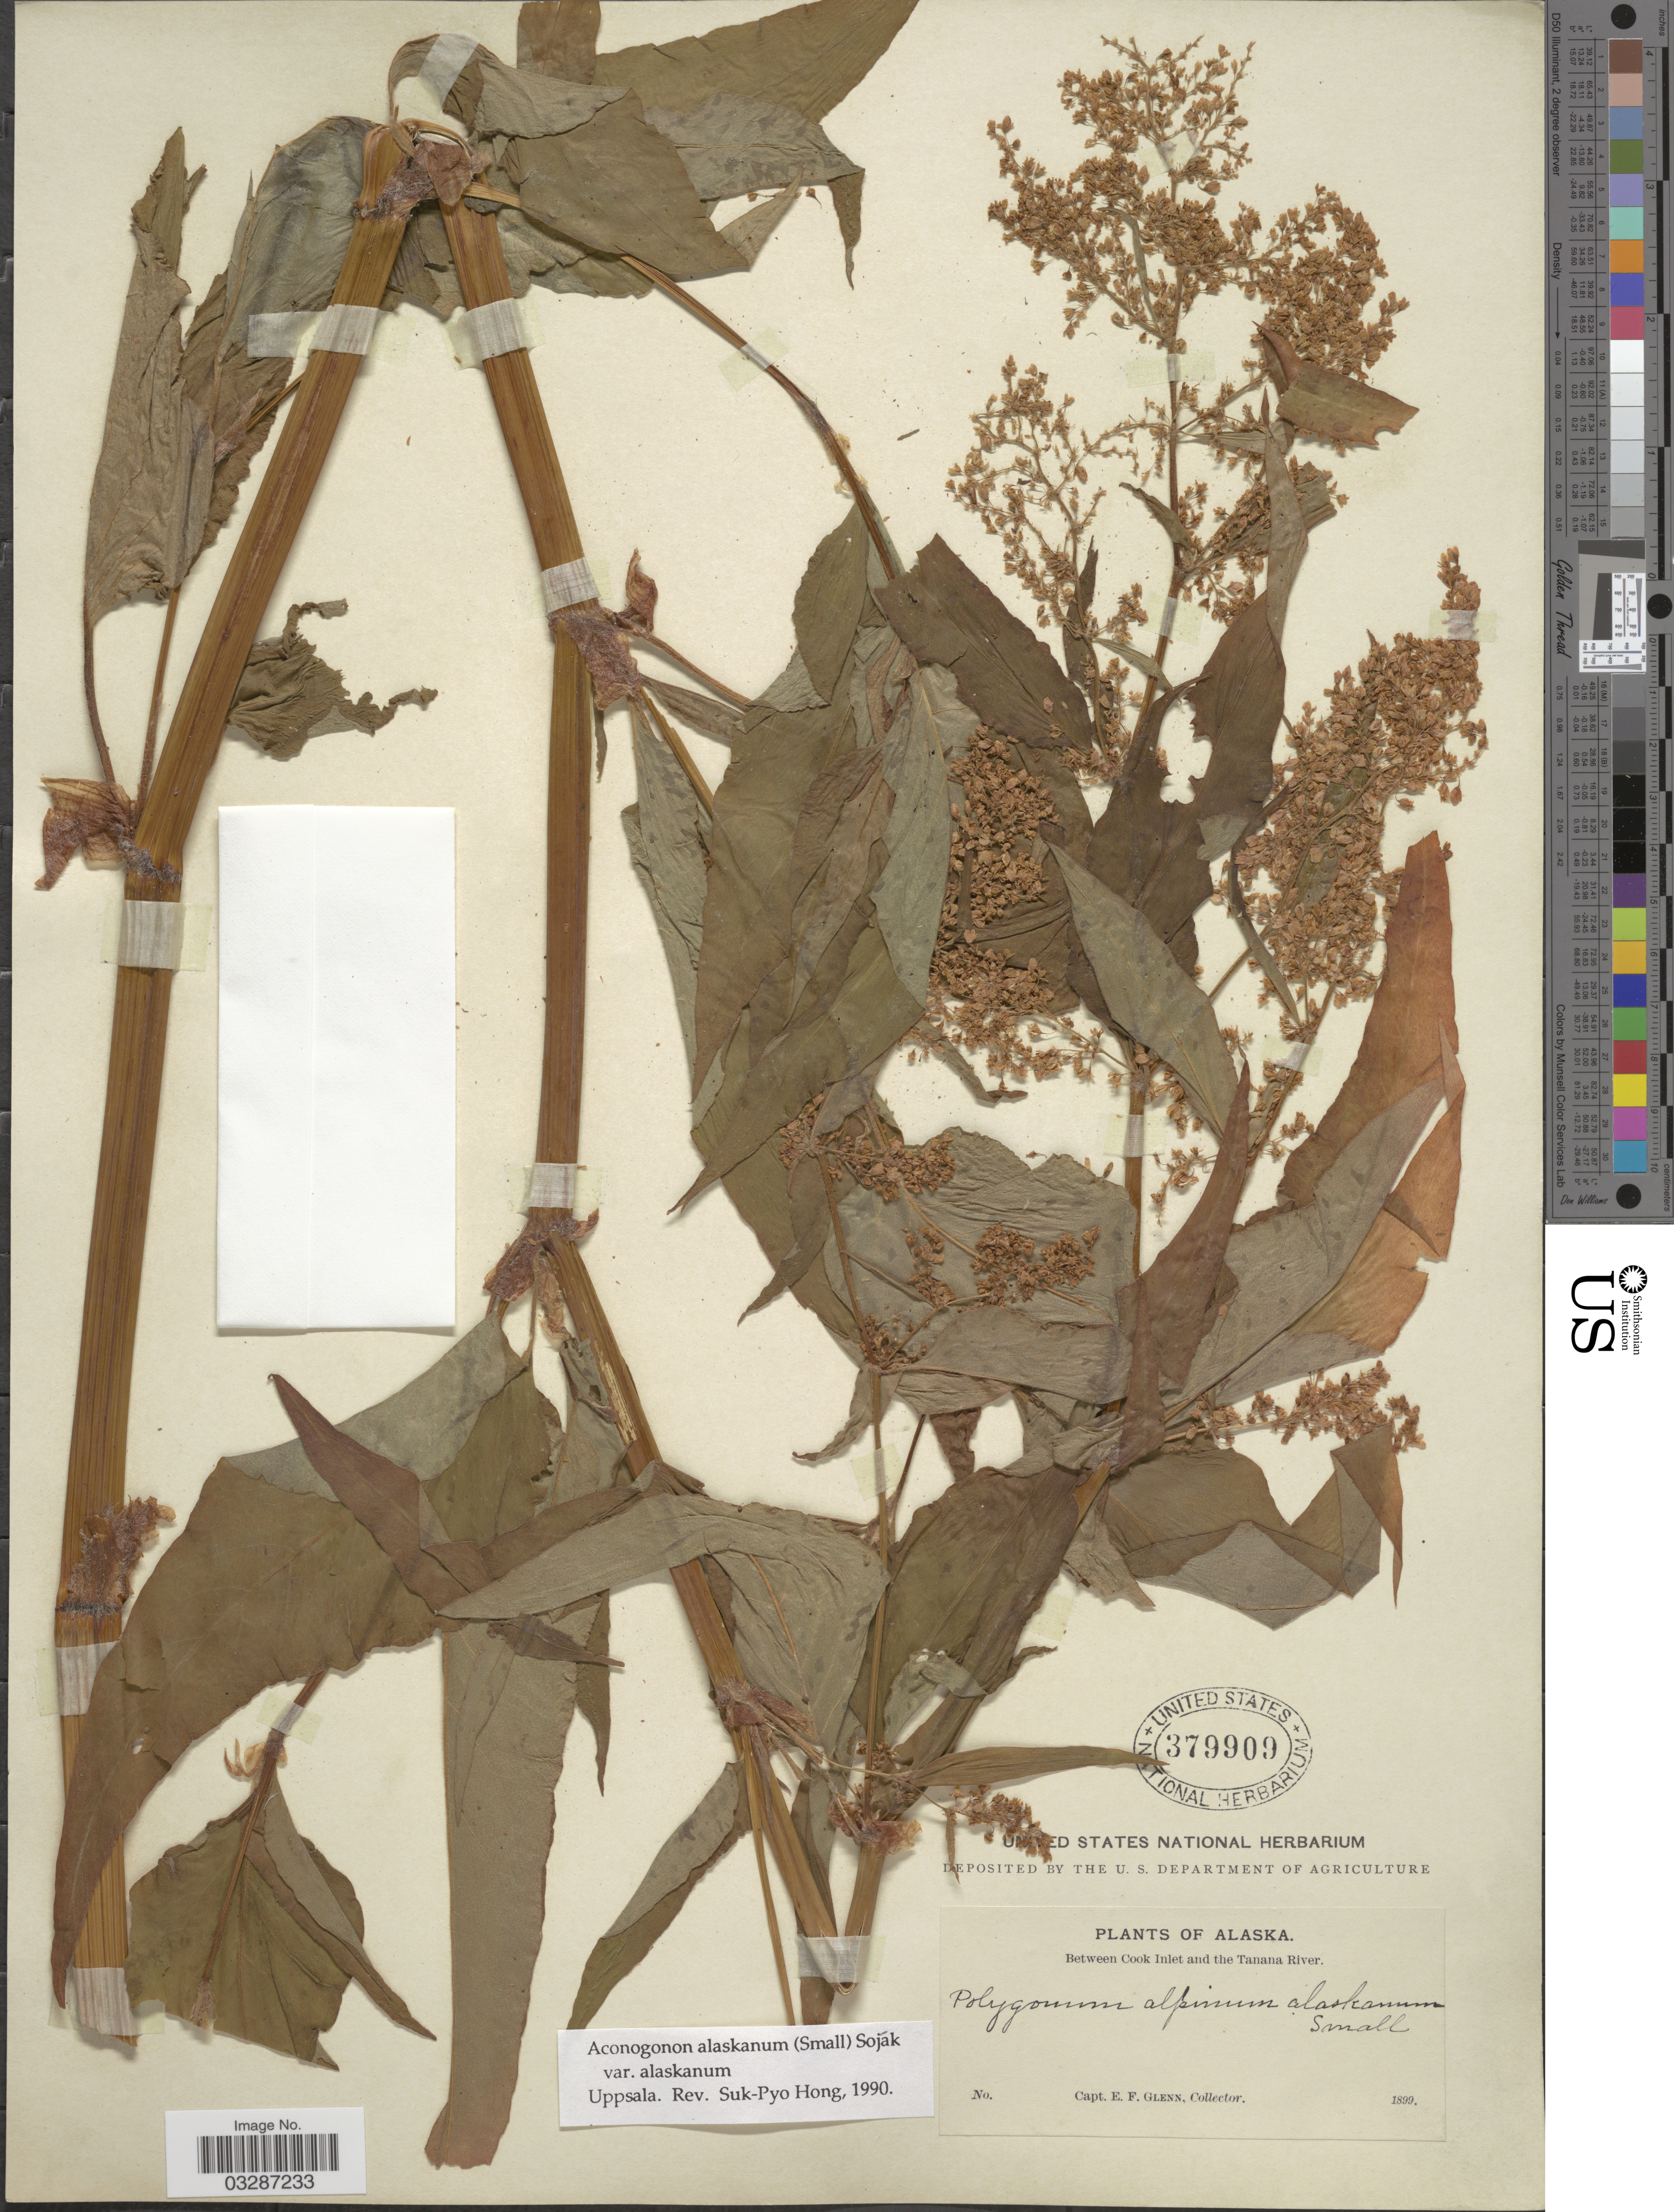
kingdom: Plantae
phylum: Tracheophyta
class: Magnoliopsida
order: Caryophyllales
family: Polygonaceae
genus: Koenigia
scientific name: Koenigia alaskana var. alaskana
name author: (Small) T.M. Schust. & Reveal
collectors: E. Glenn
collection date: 1899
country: United States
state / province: Alaska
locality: Between Cook Inlet and the Tanana River.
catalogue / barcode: US 379909